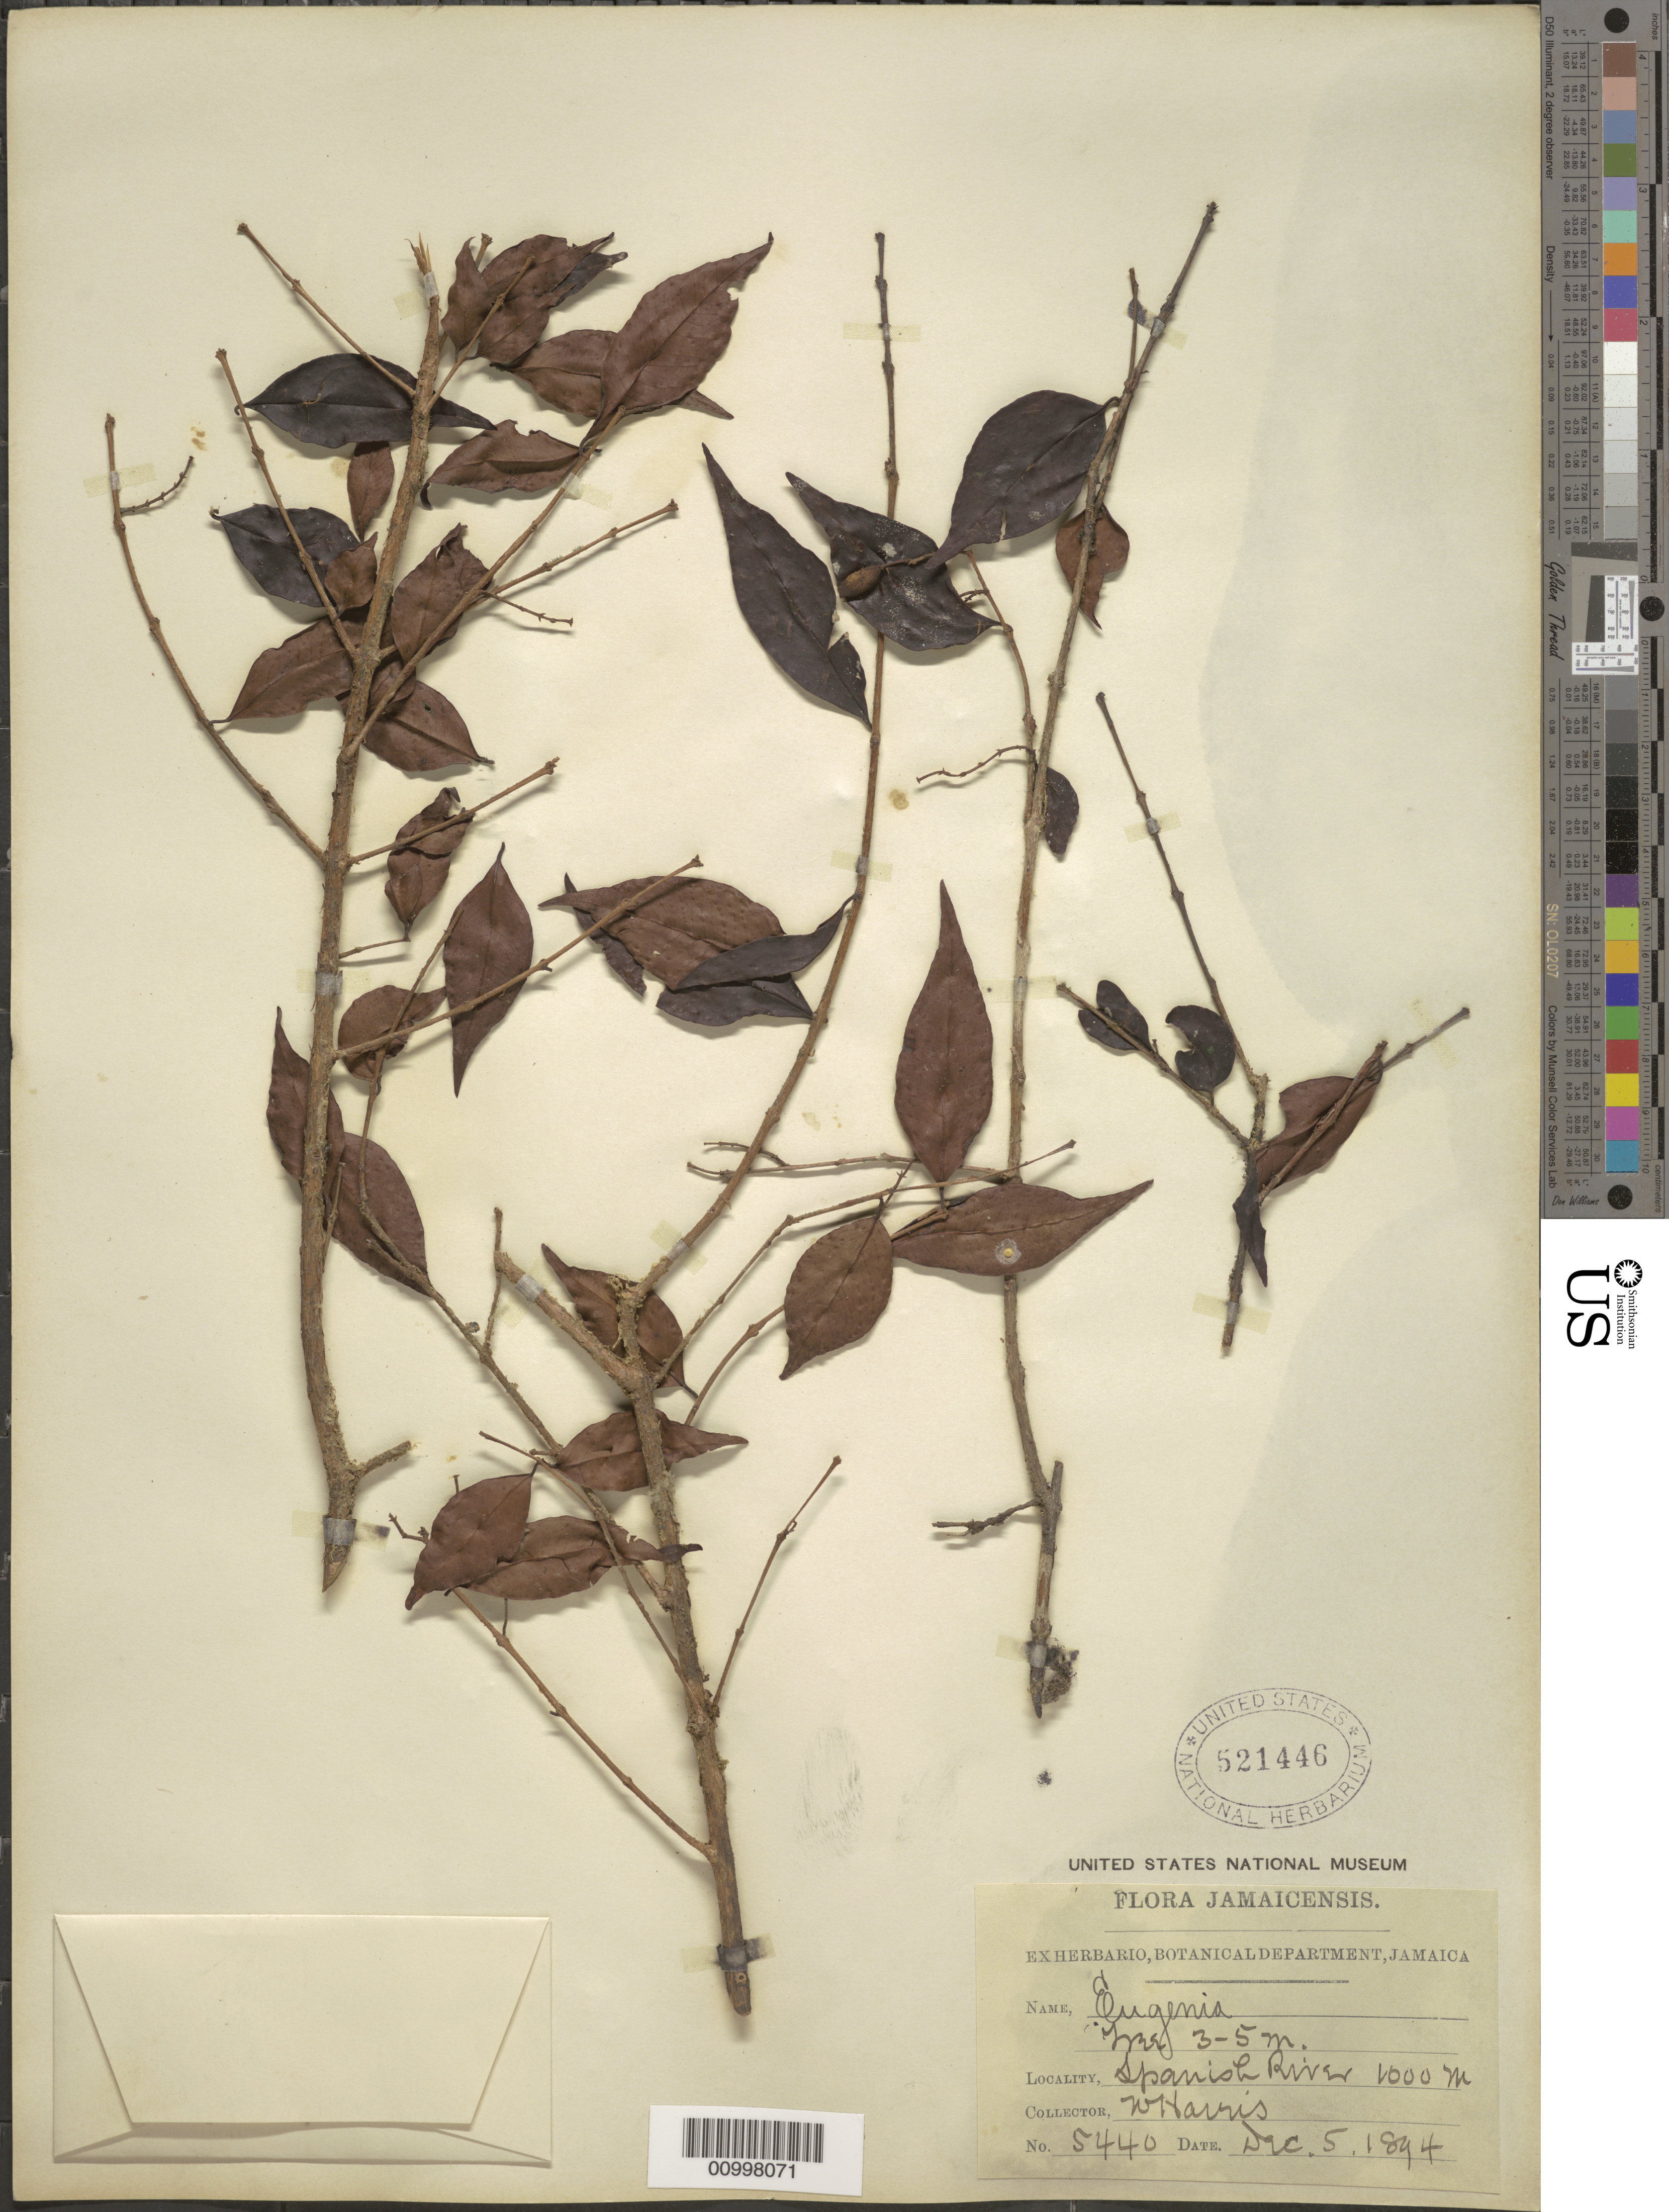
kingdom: Plantae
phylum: Tracheophyta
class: Magnoliopsida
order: Myrtales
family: Myrtaceae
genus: Eugenia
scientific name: Eugenia sp.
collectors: W. Harris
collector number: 5440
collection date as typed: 05 Dec 1894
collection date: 1894-12-05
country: Jamaica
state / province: Portland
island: Jamaica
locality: Spanish River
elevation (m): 1000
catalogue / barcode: US 521446